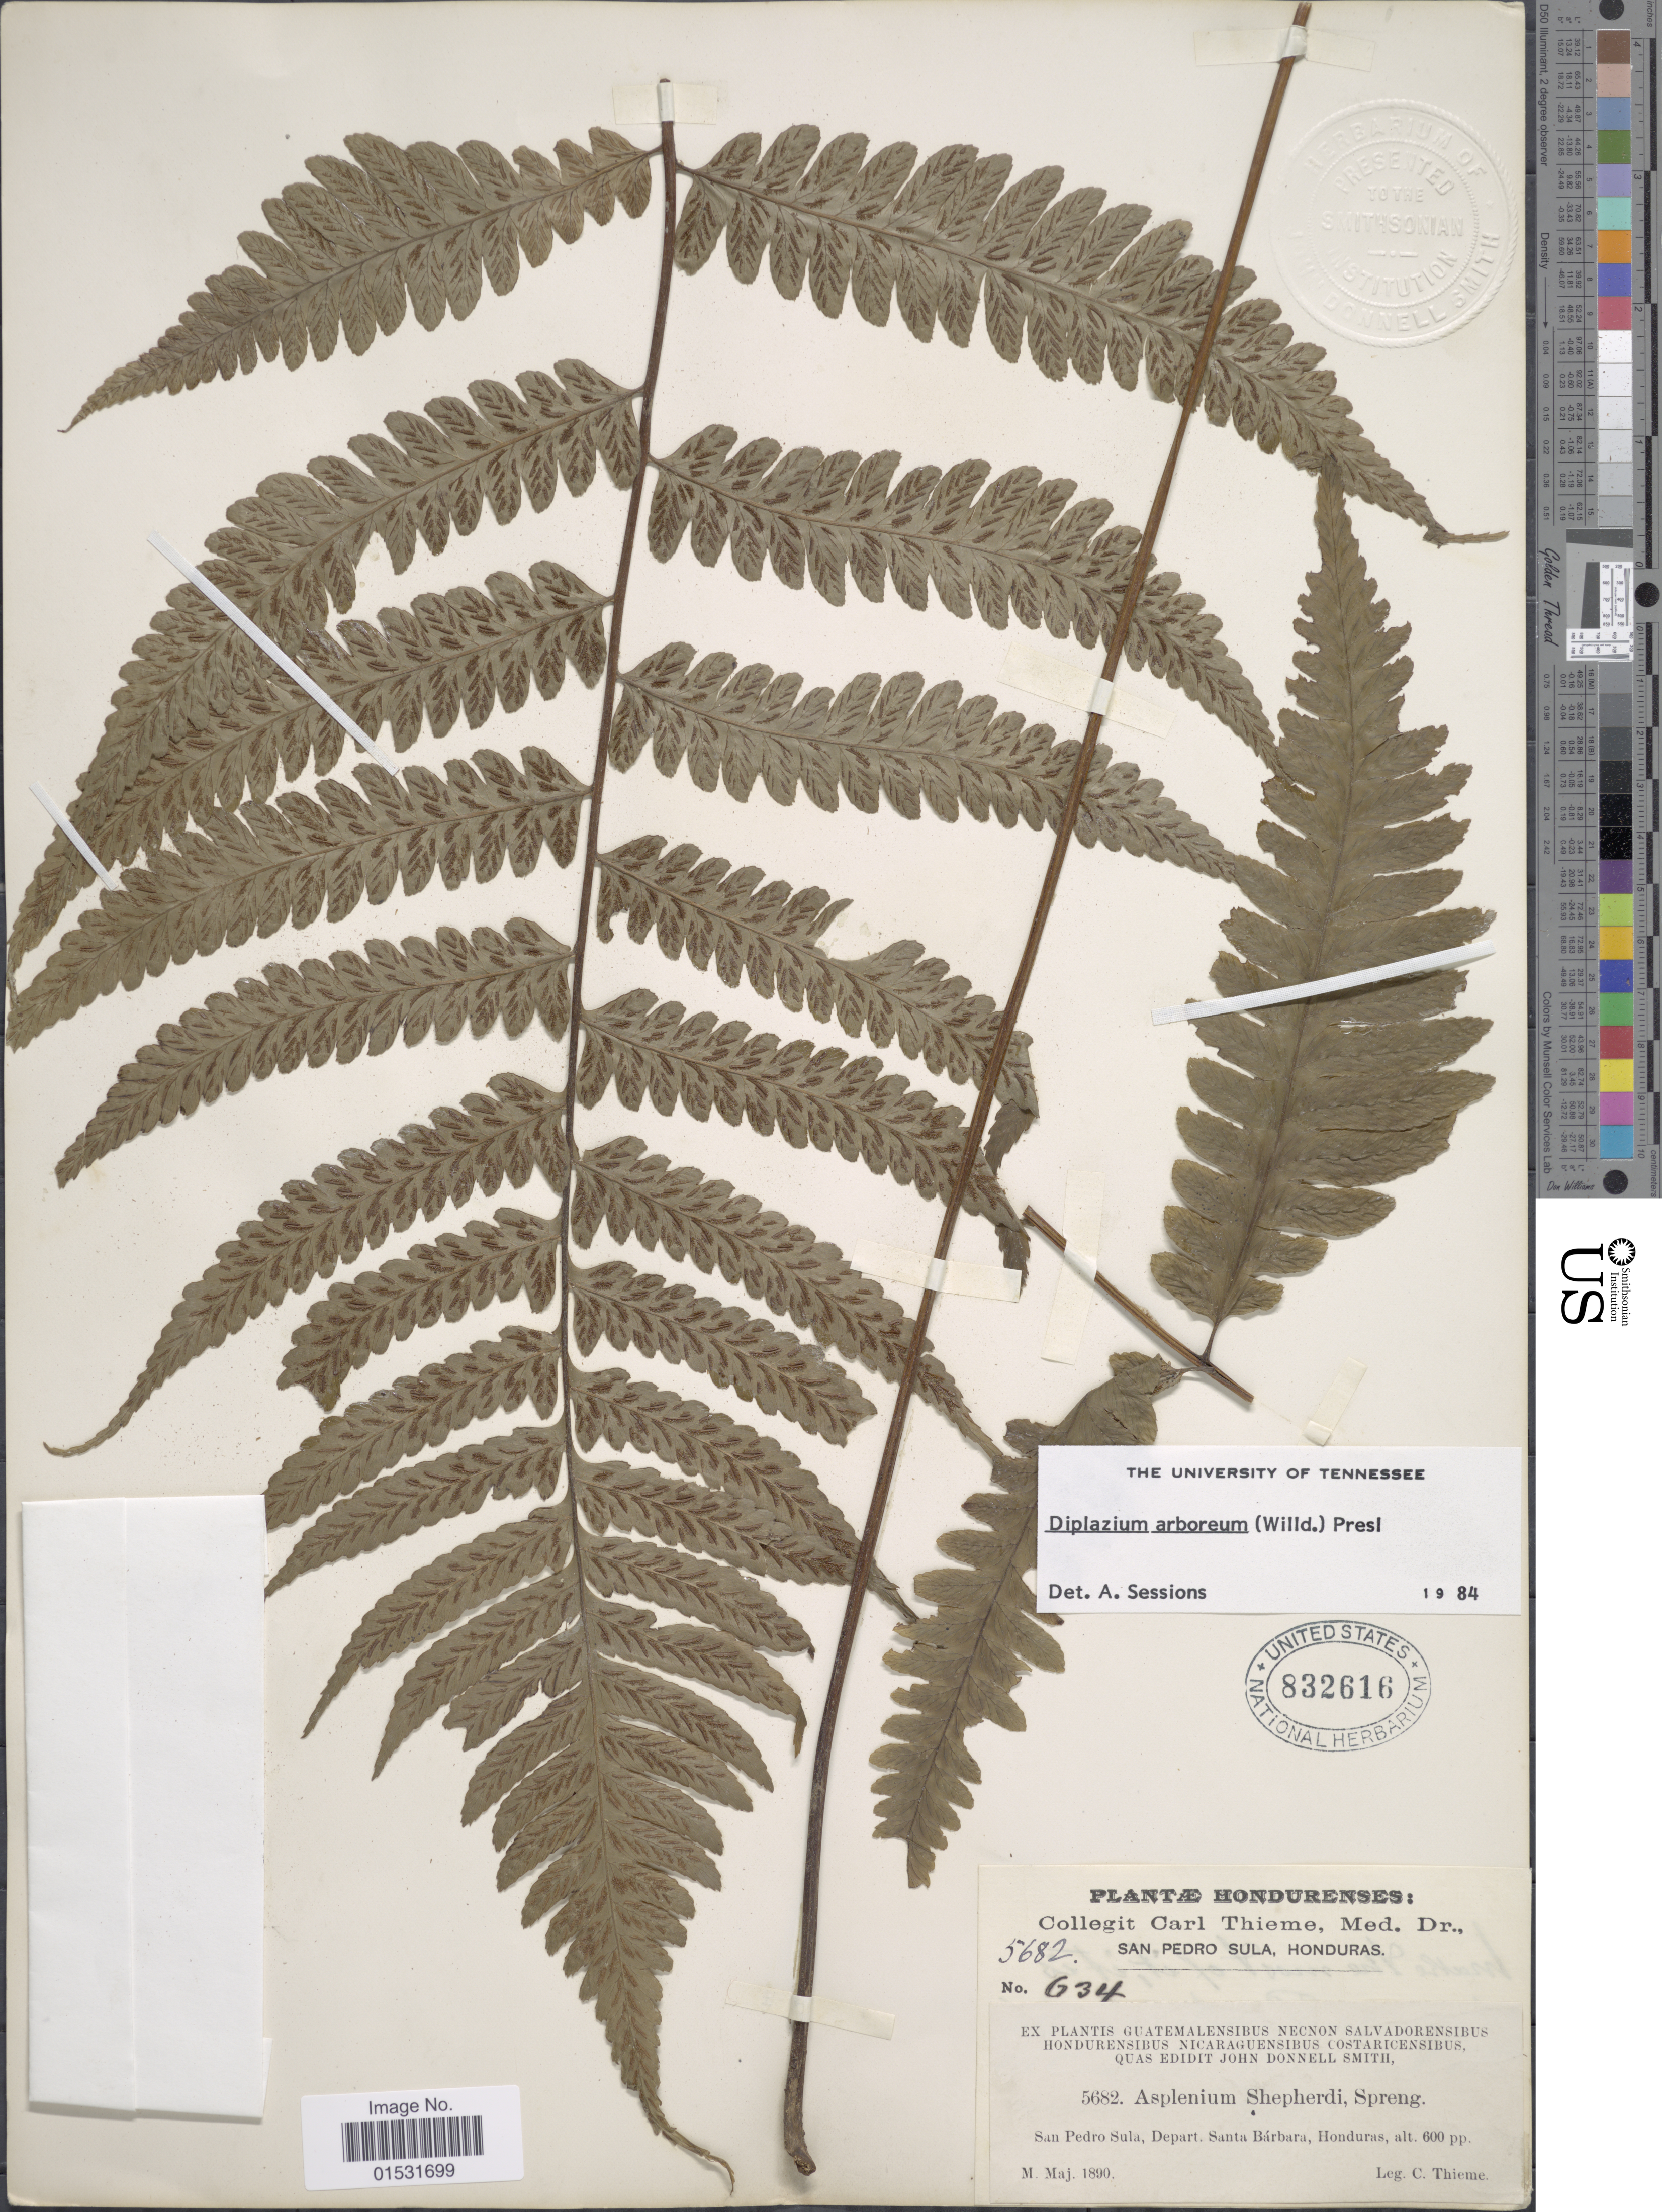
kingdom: Plantae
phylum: Tracheophyta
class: Polypodiopsida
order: Polypodiales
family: Athyriaceae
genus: Diplazium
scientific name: Diplazium cristatum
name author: (Desr.) Alston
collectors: C. Thieme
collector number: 634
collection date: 1890-05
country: Honduras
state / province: Santa Bárbara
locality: San Pedro Sula, Depart. Santa Barbara.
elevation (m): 183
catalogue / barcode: US 832616